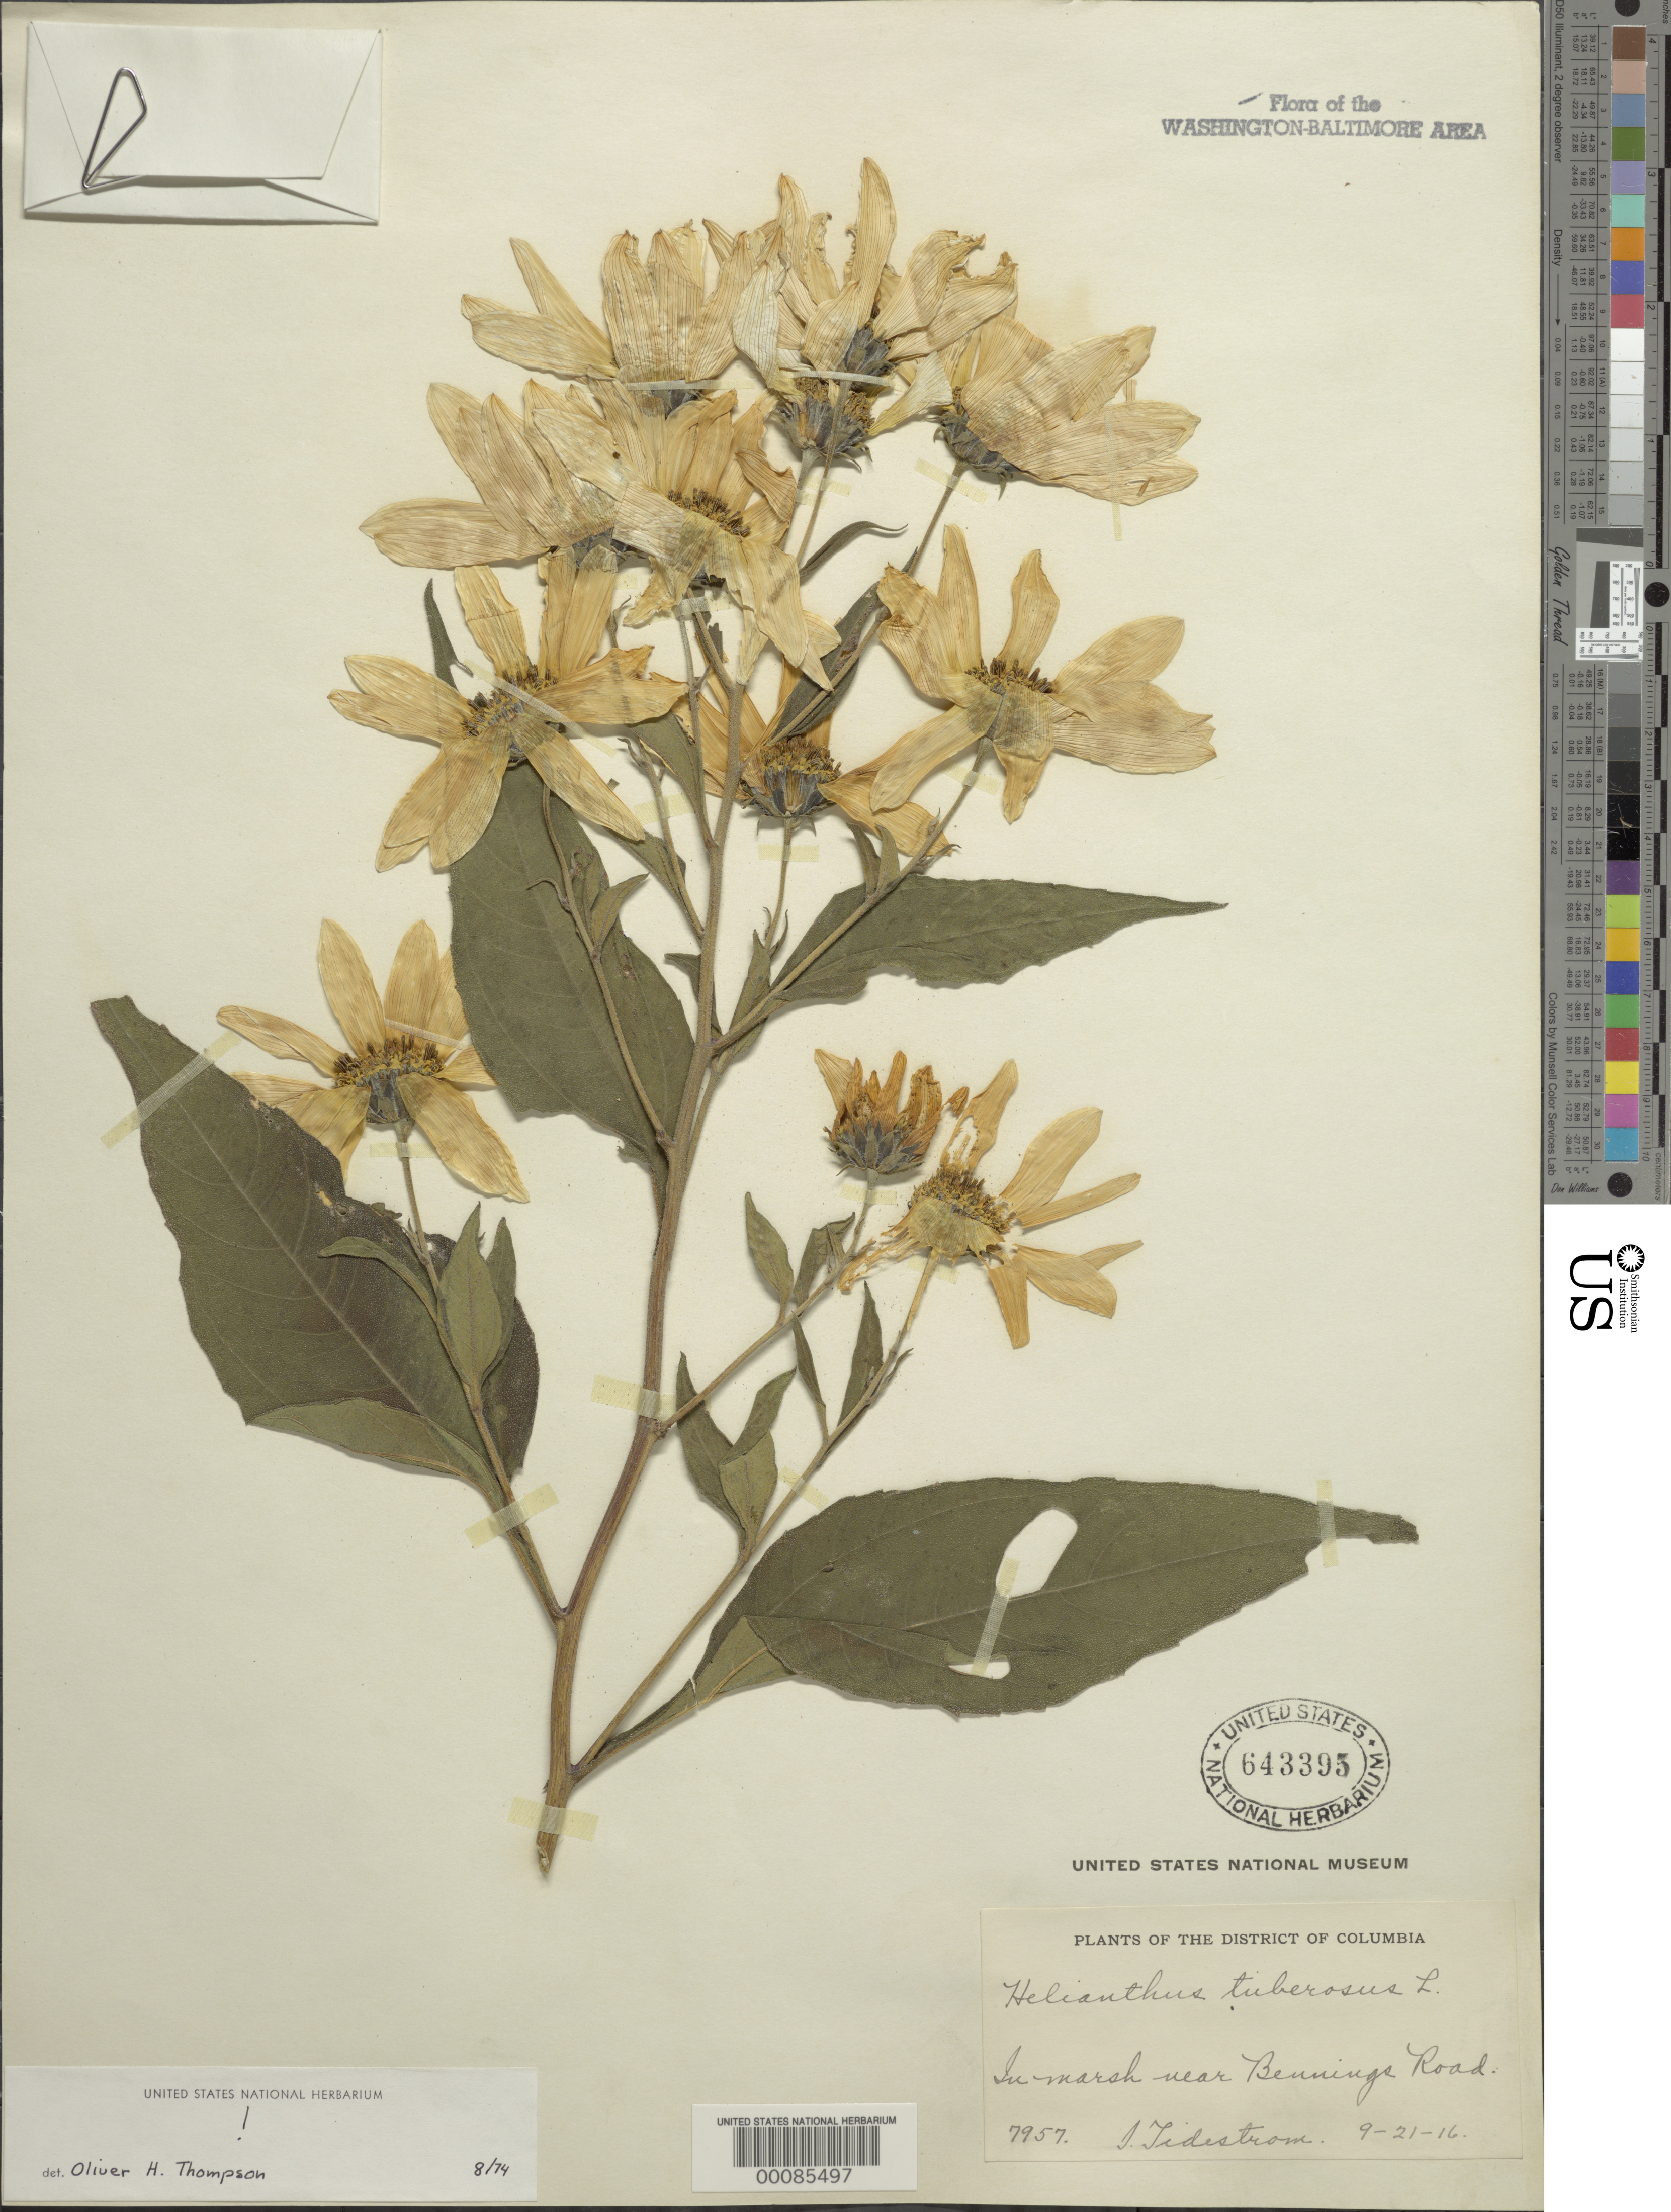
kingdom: Plantae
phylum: Tracheophyta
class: Magnoliopsida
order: Asterales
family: Asteraceae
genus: Helianthus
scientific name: Helianthus tuberosus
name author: L.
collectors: I. F. Tidestrom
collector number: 7957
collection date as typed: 21 Sep 1816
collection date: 1816-09-21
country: United States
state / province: District of Columbia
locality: Near Benning Road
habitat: Marsh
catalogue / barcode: US 643395